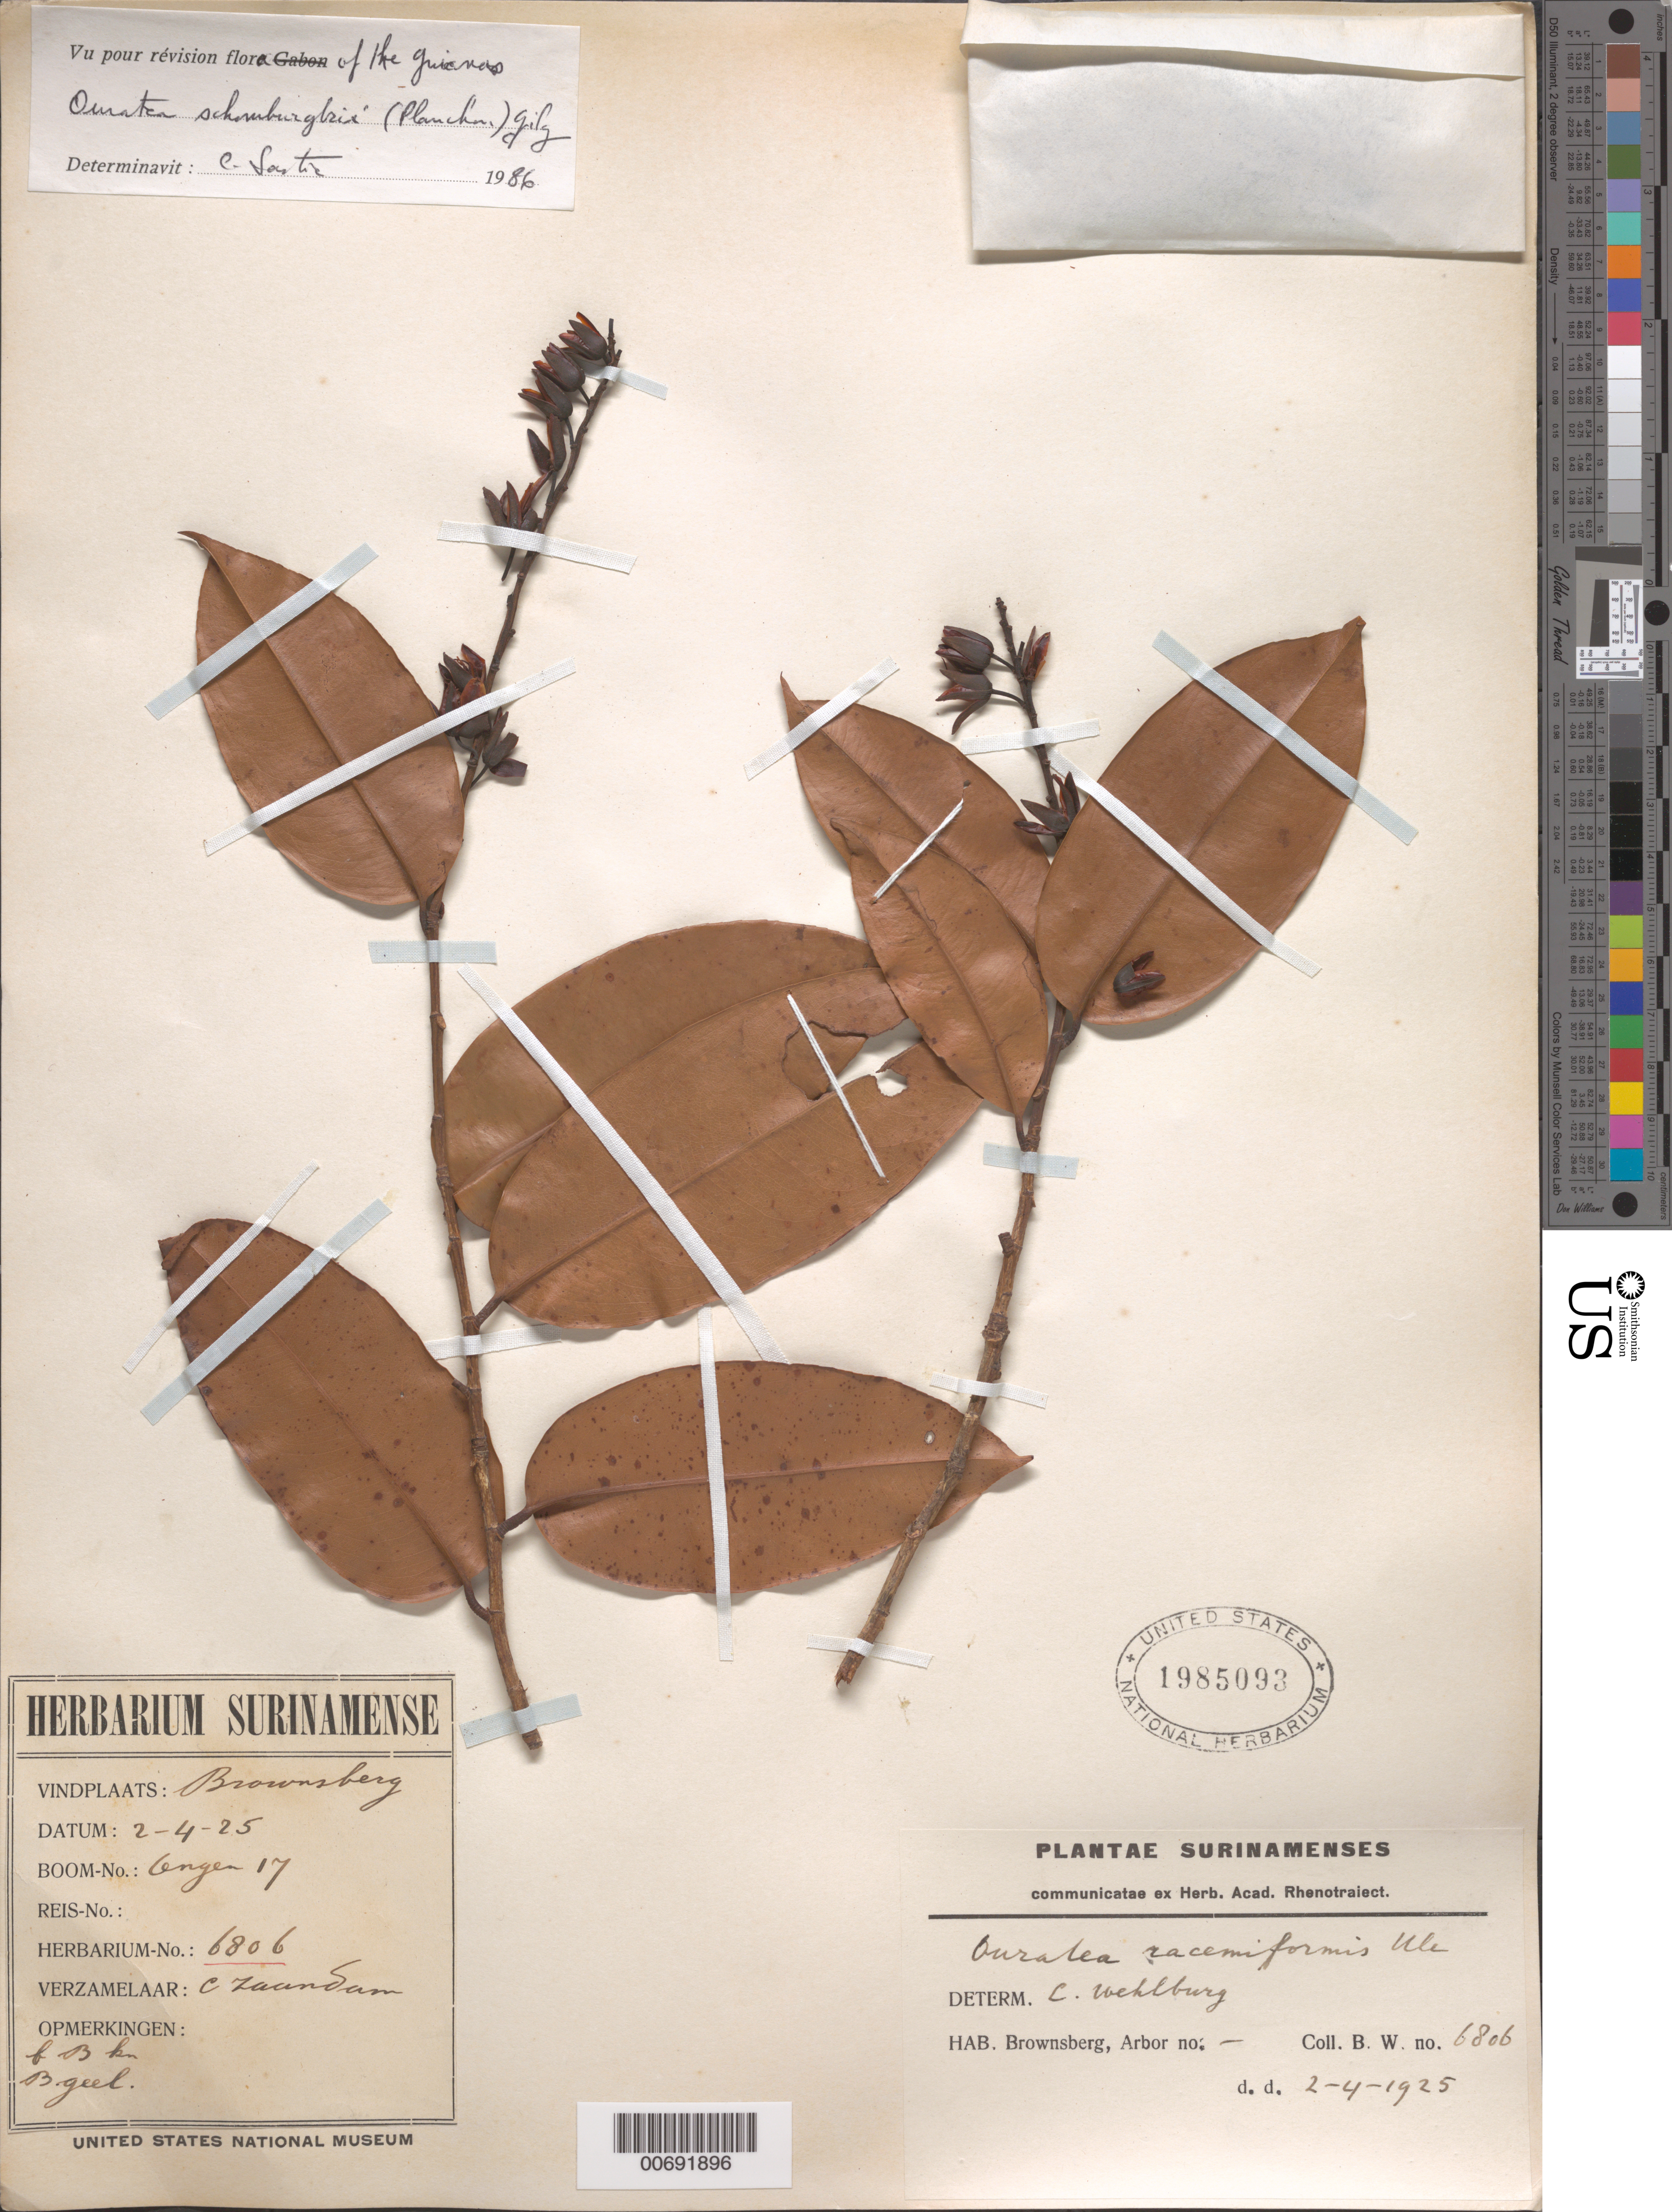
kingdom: Plantae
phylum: Tracheophyta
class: Magnoliopsida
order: Malpighiales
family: Ochnaceae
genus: Ouratea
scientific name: Ouratea schomburgkii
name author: (Planch.) Engl.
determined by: Sastre, C. H. L.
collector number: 6806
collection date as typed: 2-Apr-25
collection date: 1925-04-02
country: Suriname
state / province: Brokopondo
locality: Brownsberg, Forest Reserve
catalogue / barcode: US 1985093